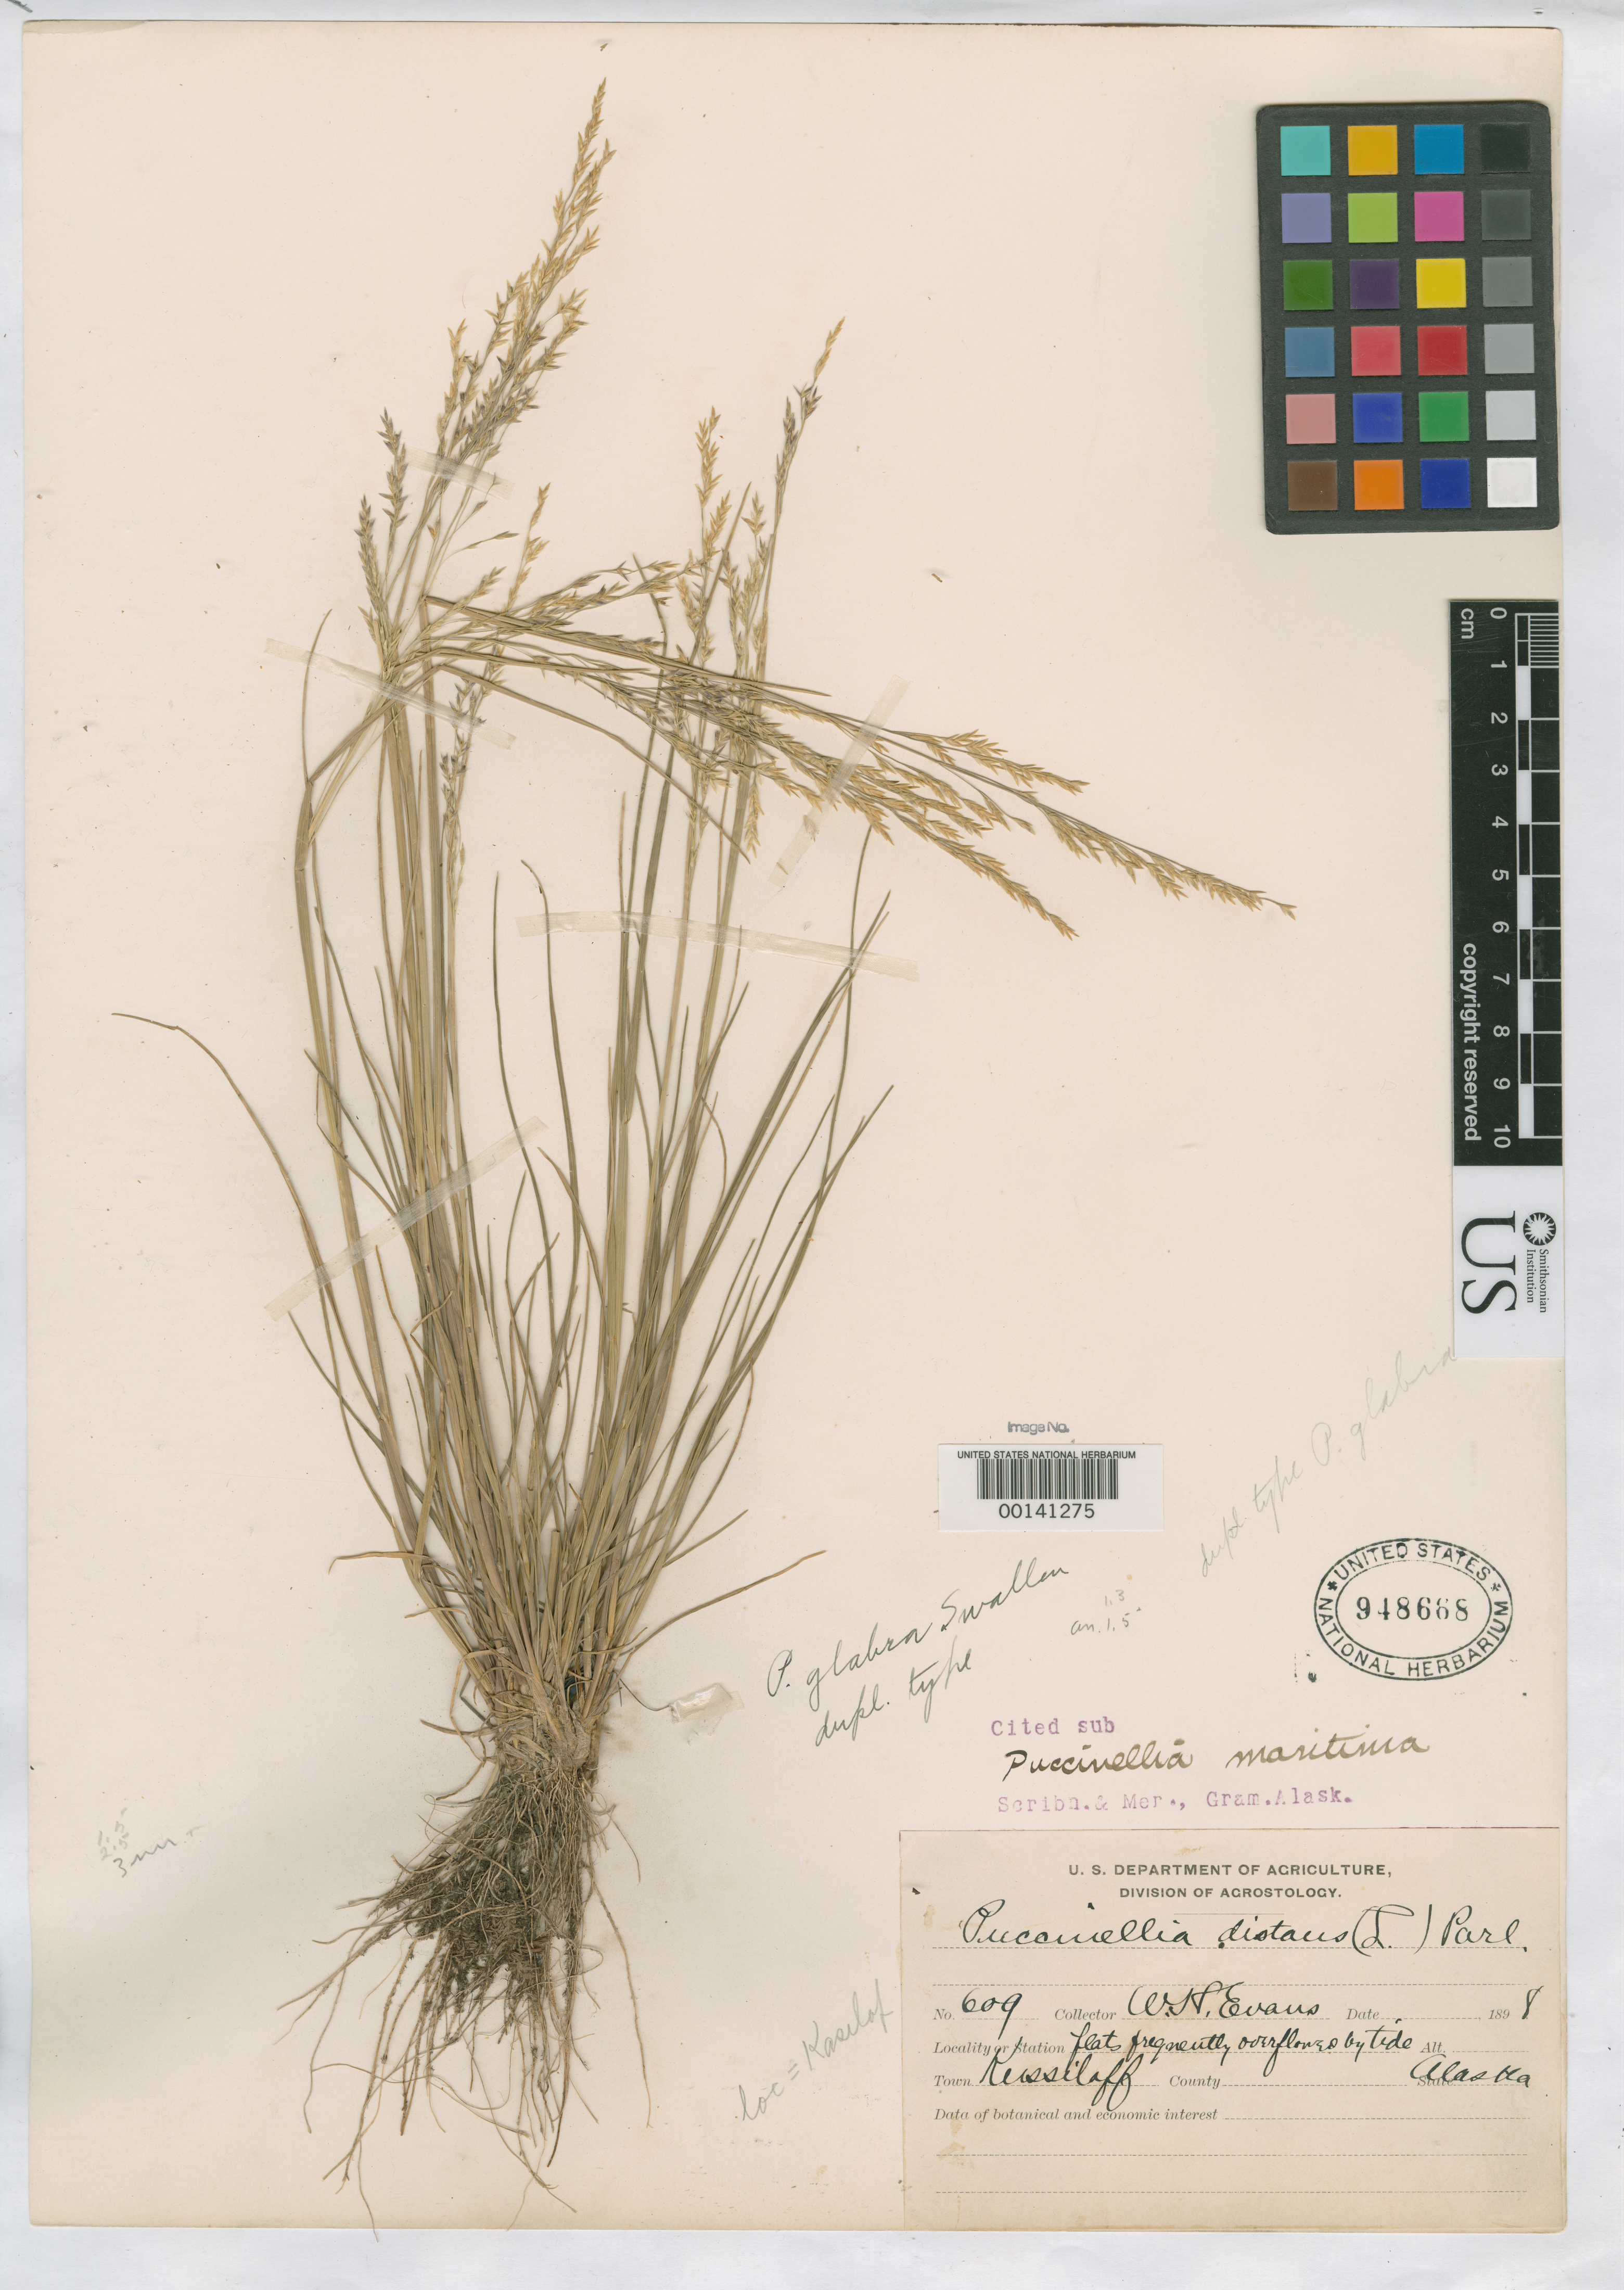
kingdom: Plantae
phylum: Tracheophyta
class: Liliopsida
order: Poales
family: Poaceae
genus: Puccinellia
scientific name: Puccinellia glabra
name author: Swallen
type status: Isotype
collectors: W. H. Evans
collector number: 609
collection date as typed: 1898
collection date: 1898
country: United States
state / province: Alaska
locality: Kenai Peninsula, Kasilof.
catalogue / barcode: US 948668